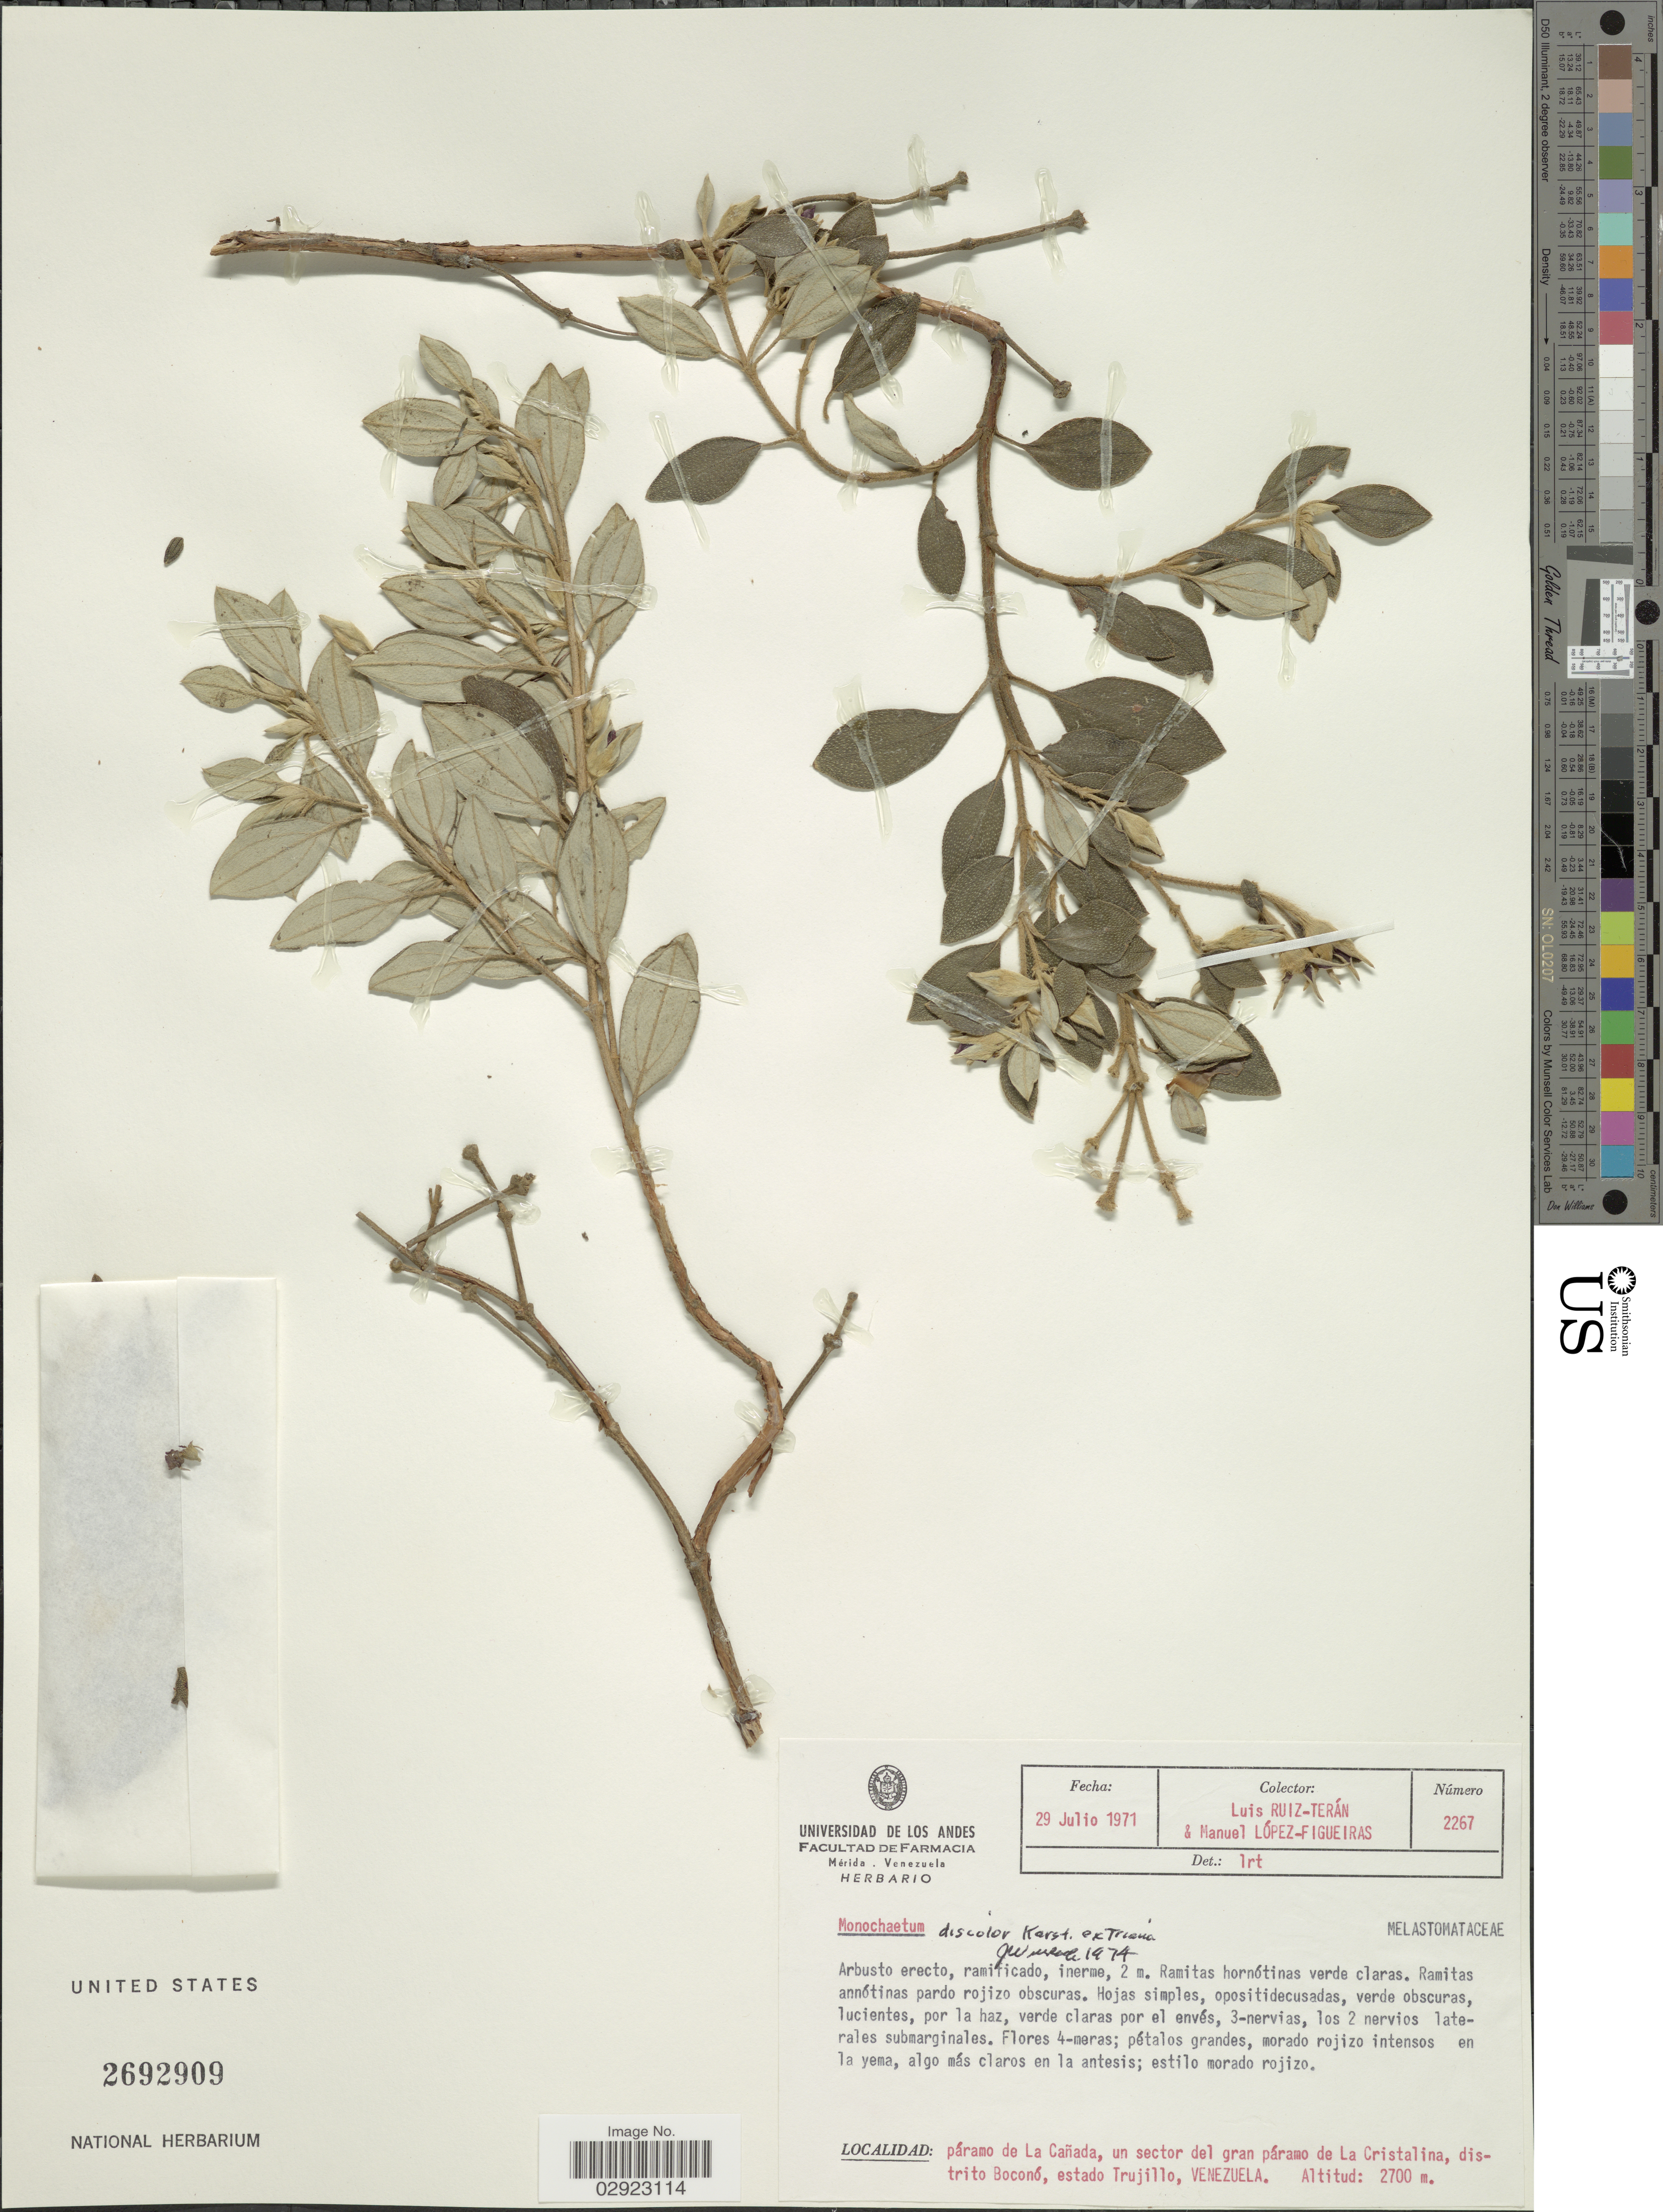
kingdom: Plantae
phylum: Tracheophyta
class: Magnoliopsida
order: Myrtales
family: Melastomataceae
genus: Monochaetum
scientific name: Monochaetum discolor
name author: (Triana) H. Karst.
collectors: L. Teran & M. López Figueiras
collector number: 2267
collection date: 1971-07-29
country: Venezuela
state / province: Trujillo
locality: Páramo de La Cañada, un sector del gran páramo de La Cristalina, distrito Boconó.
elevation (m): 2700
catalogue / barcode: US 2692909